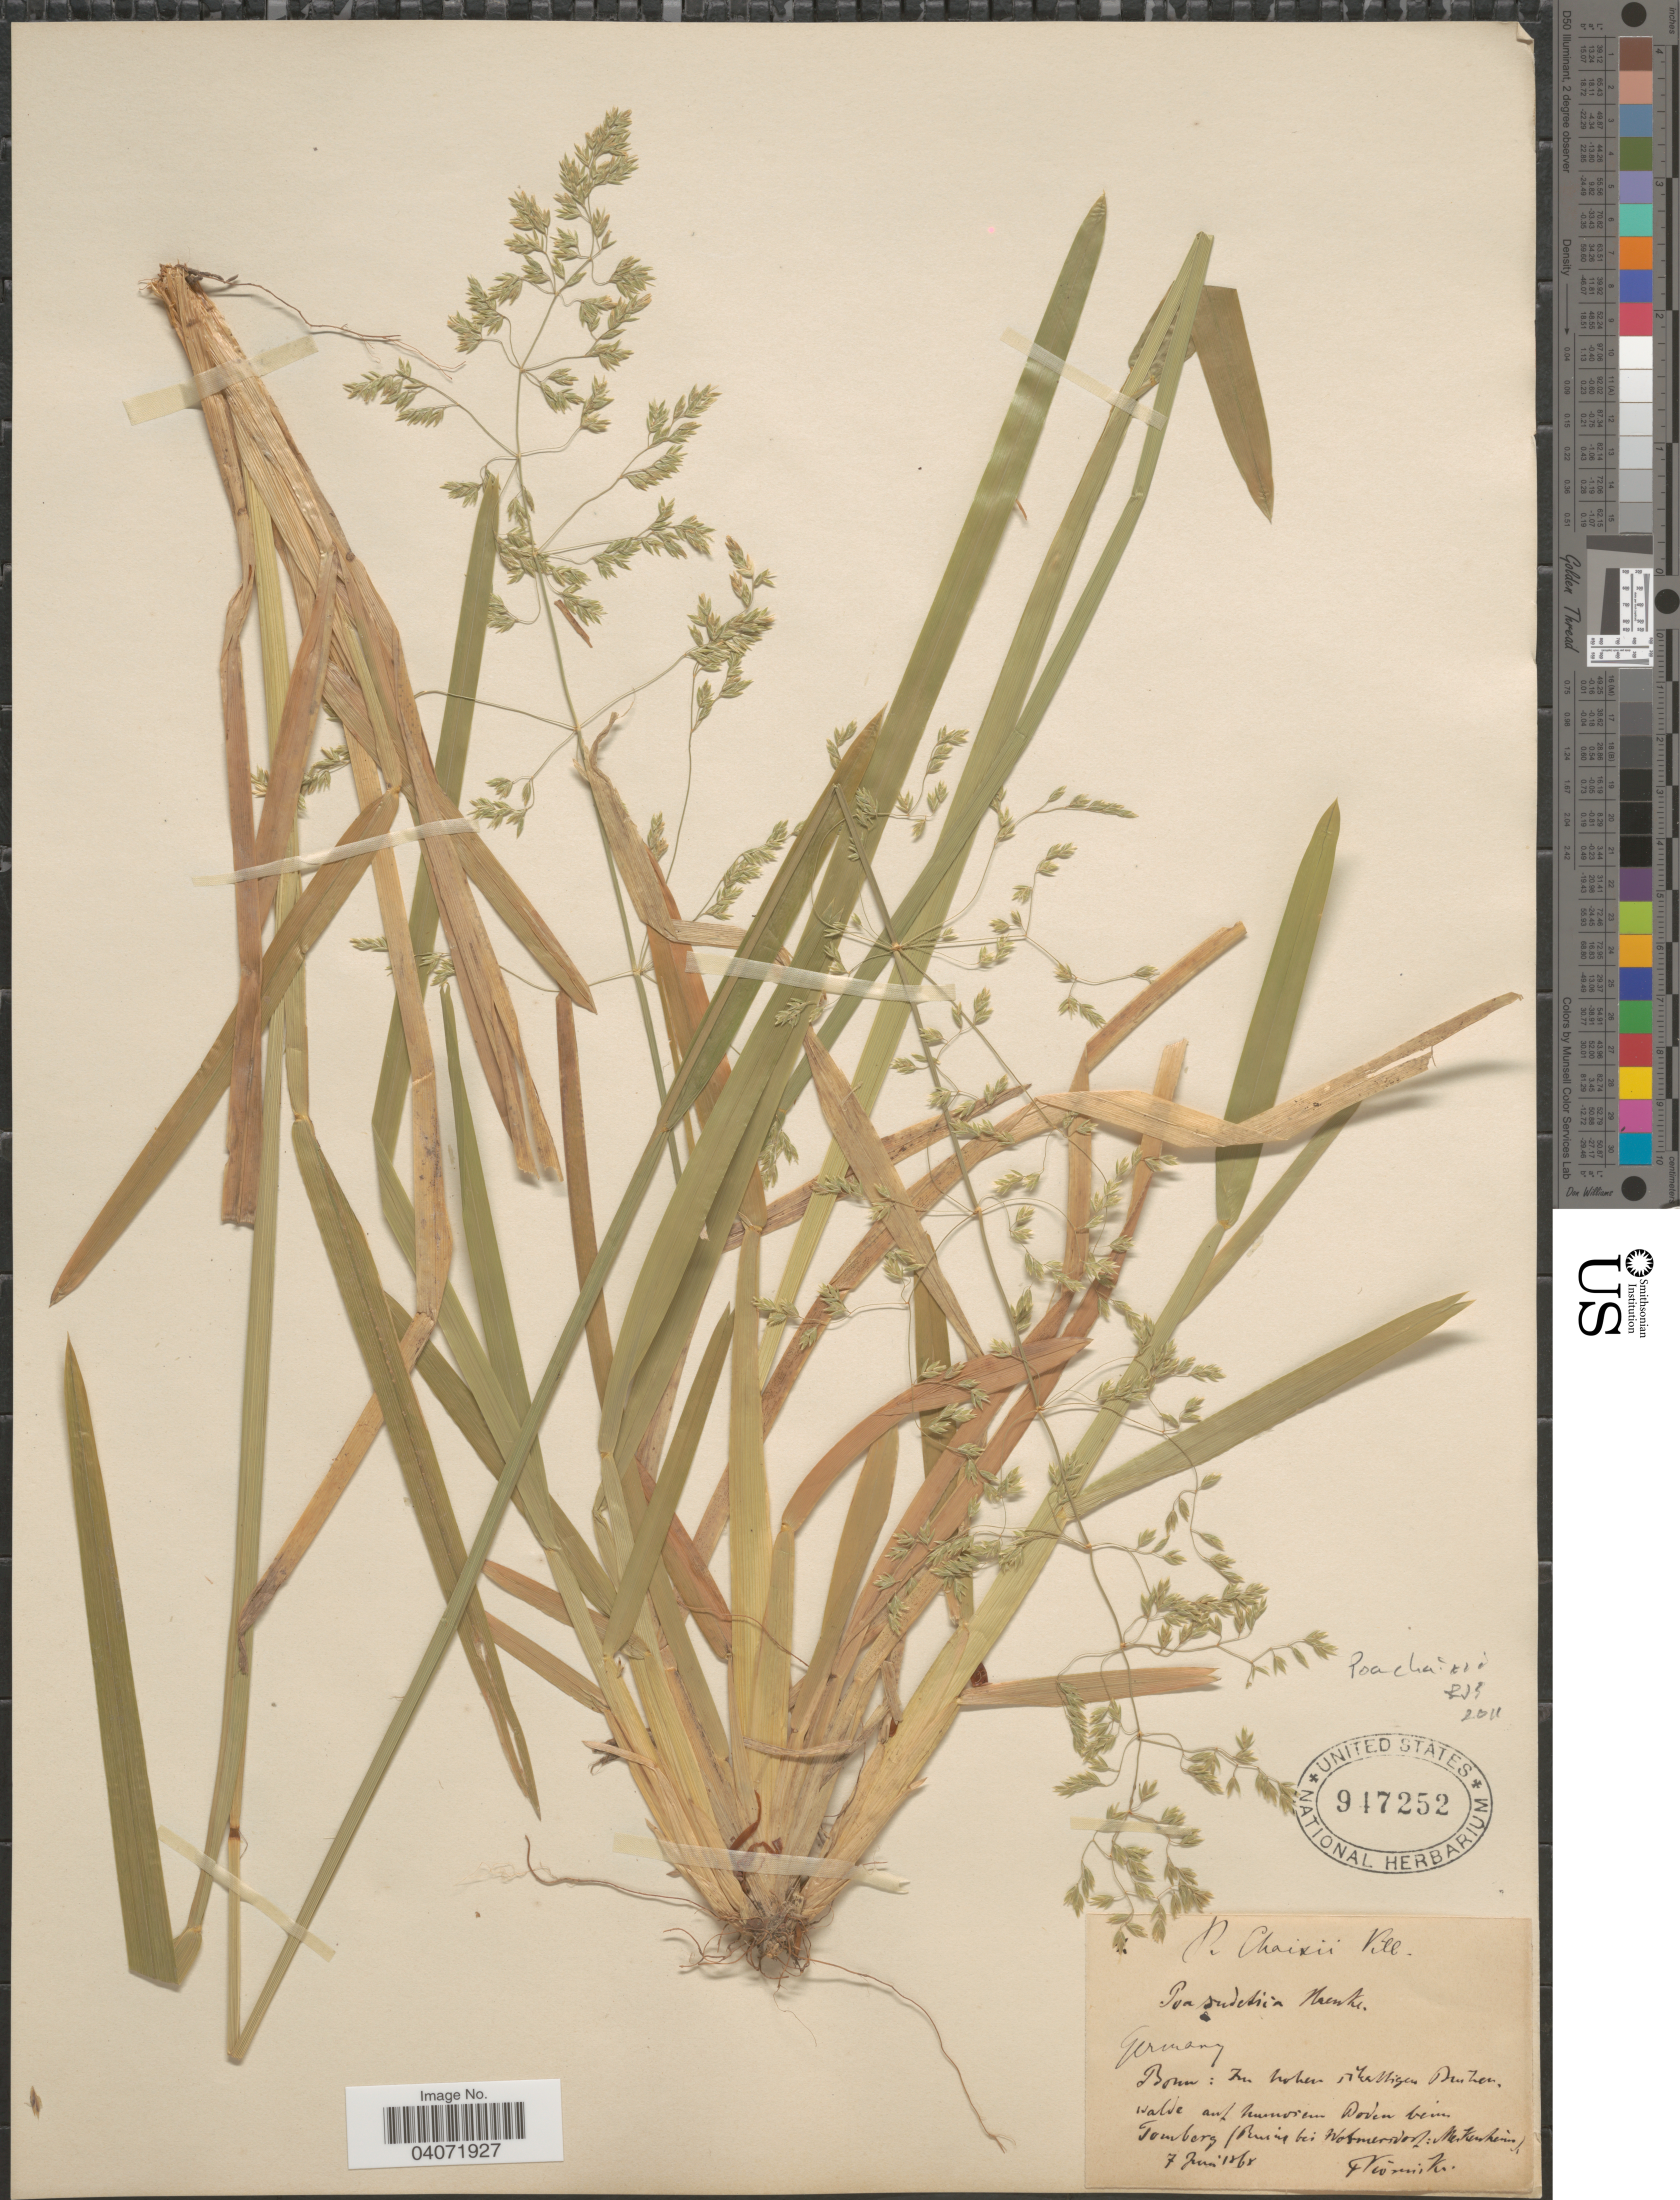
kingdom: Plantae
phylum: Tracheophyta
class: Liliopsida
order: Poales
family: Poaceae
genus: Poa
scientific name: Poa chaixii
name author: Vill.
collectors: F. A. Körnicke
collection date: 1868-06-07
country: Germany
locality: Bonn: In hohen rhalligen Bruhen. Walde auf humdien Boden beim. Tornberg/Buine bei Wosmeridos: Meikenheim. [interpreted]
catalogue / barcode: US 947252